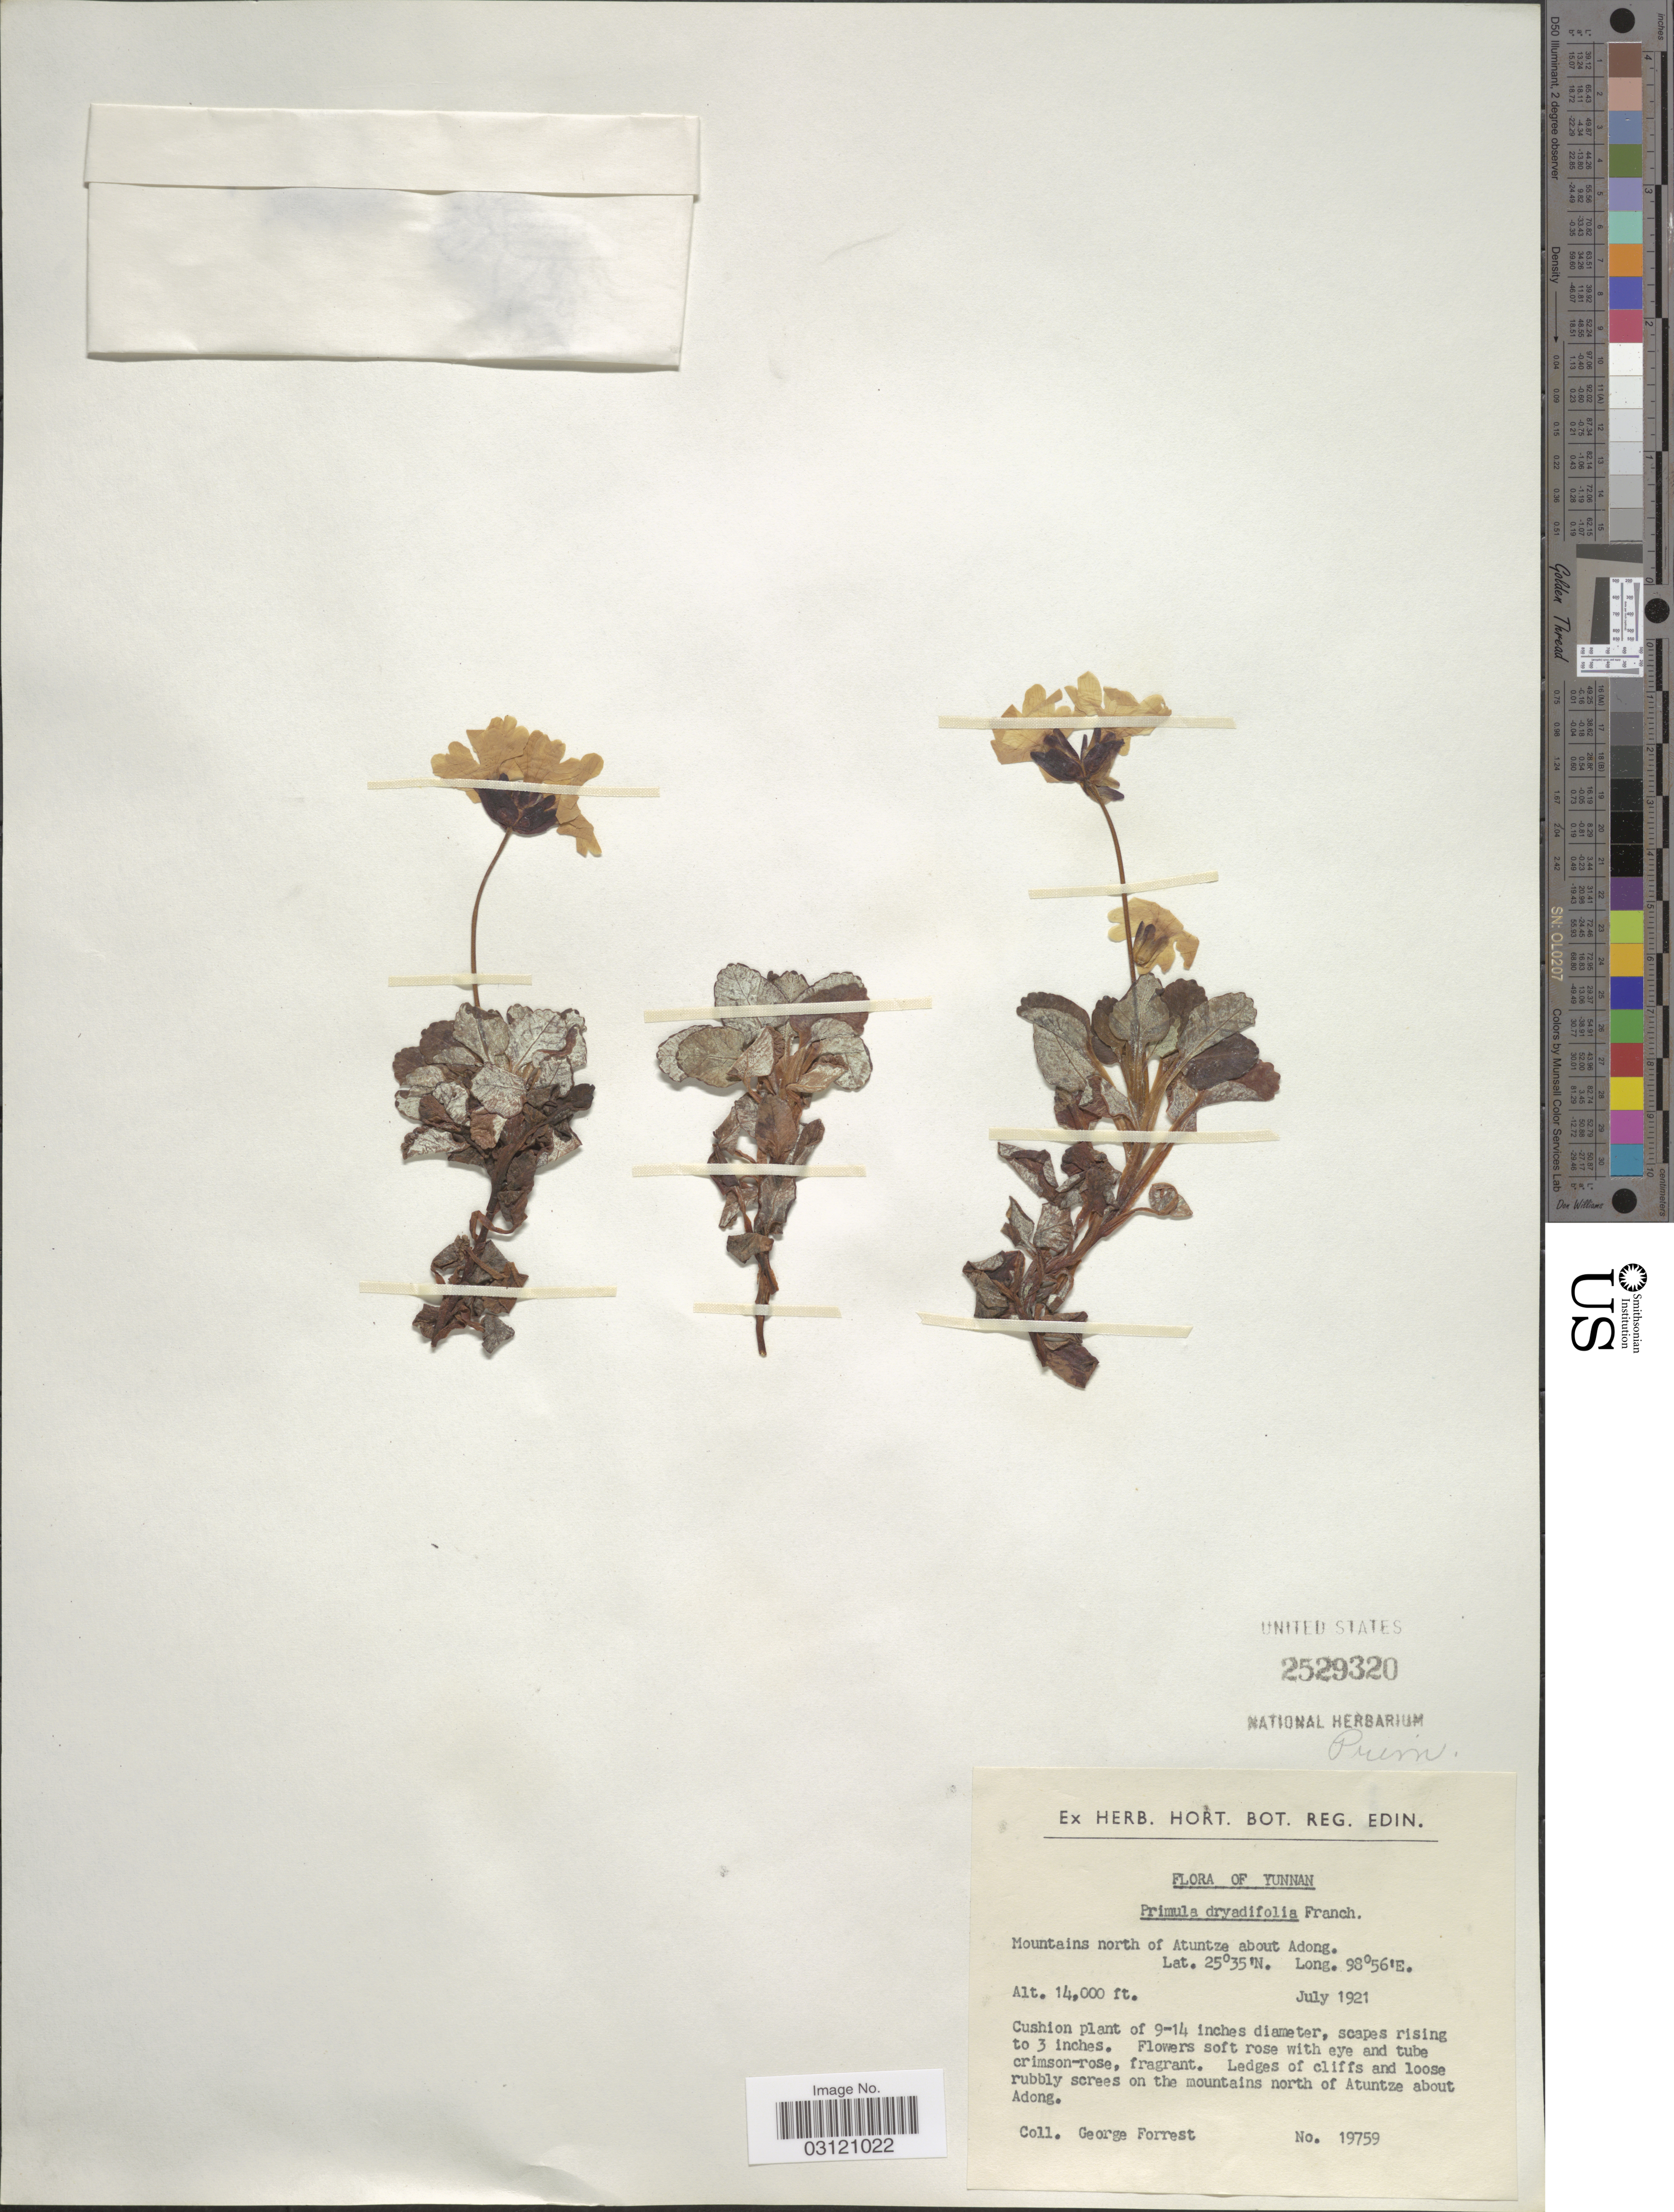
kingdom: Plantae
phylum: Tracheophyta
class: Magnoliopsida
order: Ericales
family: Primulaceae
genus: Primula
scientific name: Primula dryadifolia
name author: Franch.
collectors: G. Forrest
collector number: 19759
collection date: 1921-07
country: China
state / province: Yunnan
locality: Mountains north of Atuntze about Adong.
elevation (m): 4267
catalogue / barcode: US 2529320